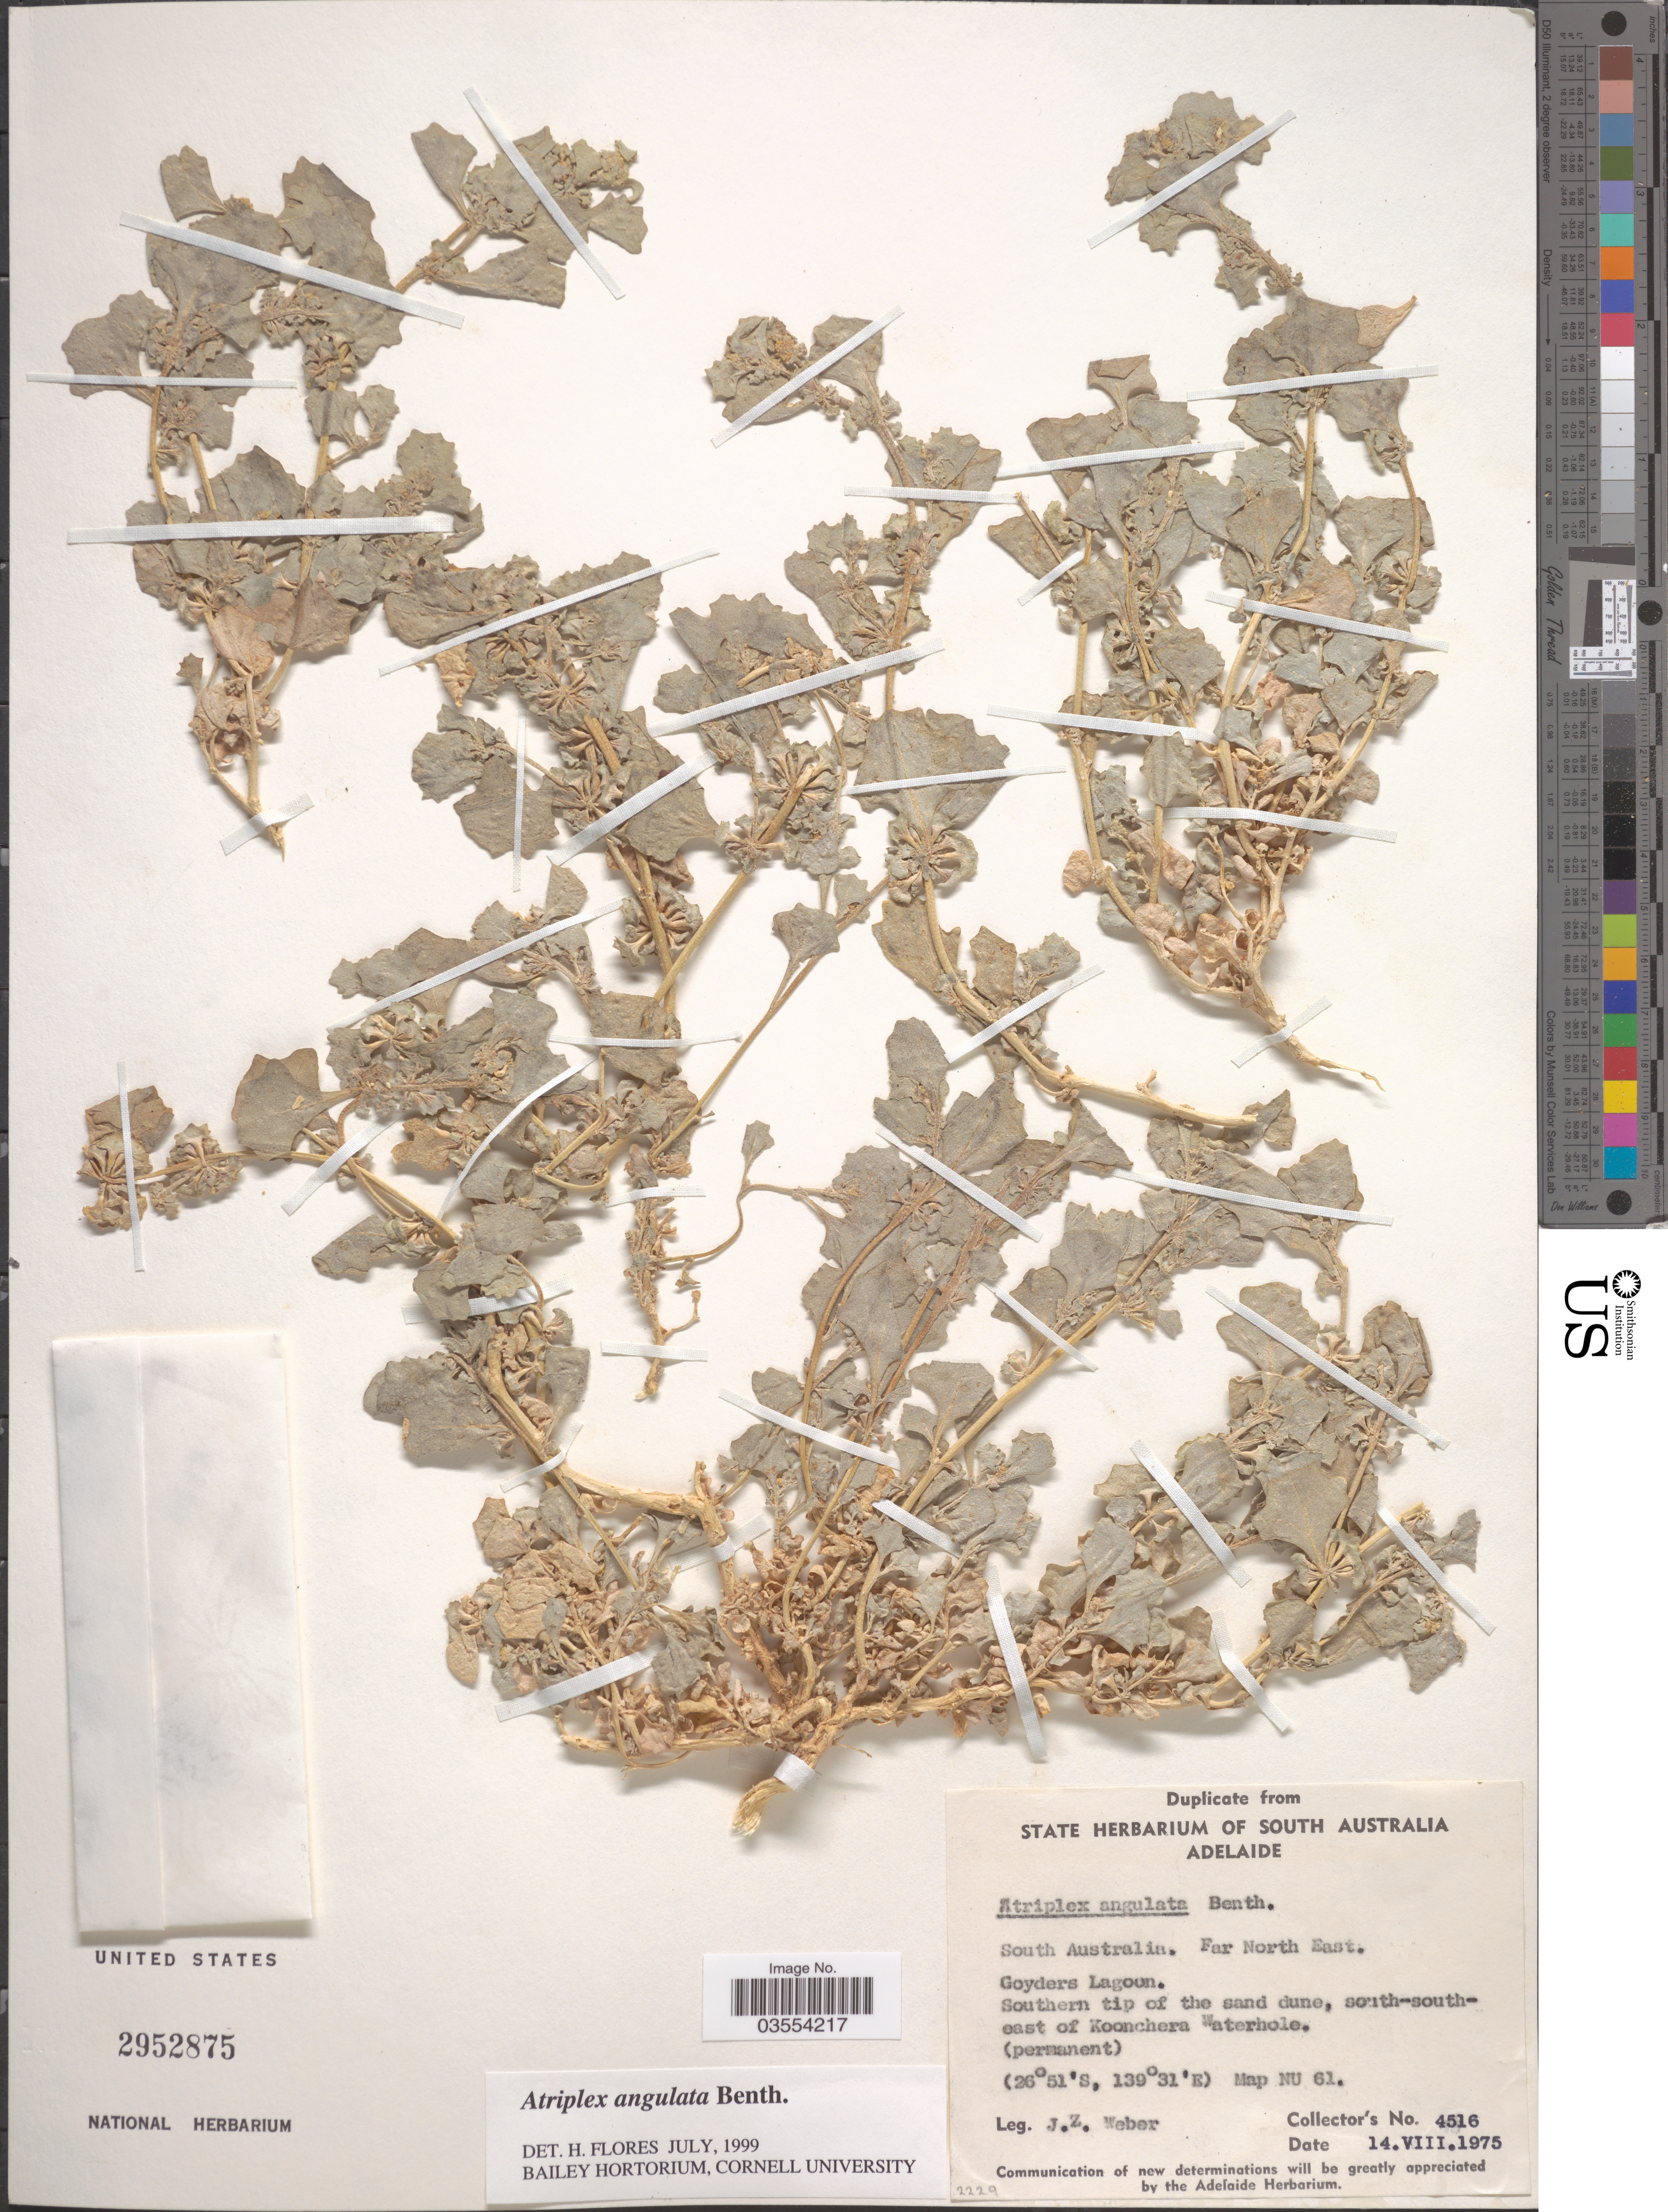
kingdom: Plantae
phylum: Tracheophyta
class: Magnoliopsida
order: Caryophyllales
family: Amaranthaceae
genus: Atriplex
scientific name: Atriplex angulata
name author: Benth.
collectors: J.Z. Weber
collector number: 4516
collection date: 1975-08-14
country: Australia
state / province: South Australia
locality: Far North East. Goyders Lagoon. Southern tip of the sand dune, south-south-east of Koonchera Waterhole. Map NU 61.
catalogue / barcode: US 2952875